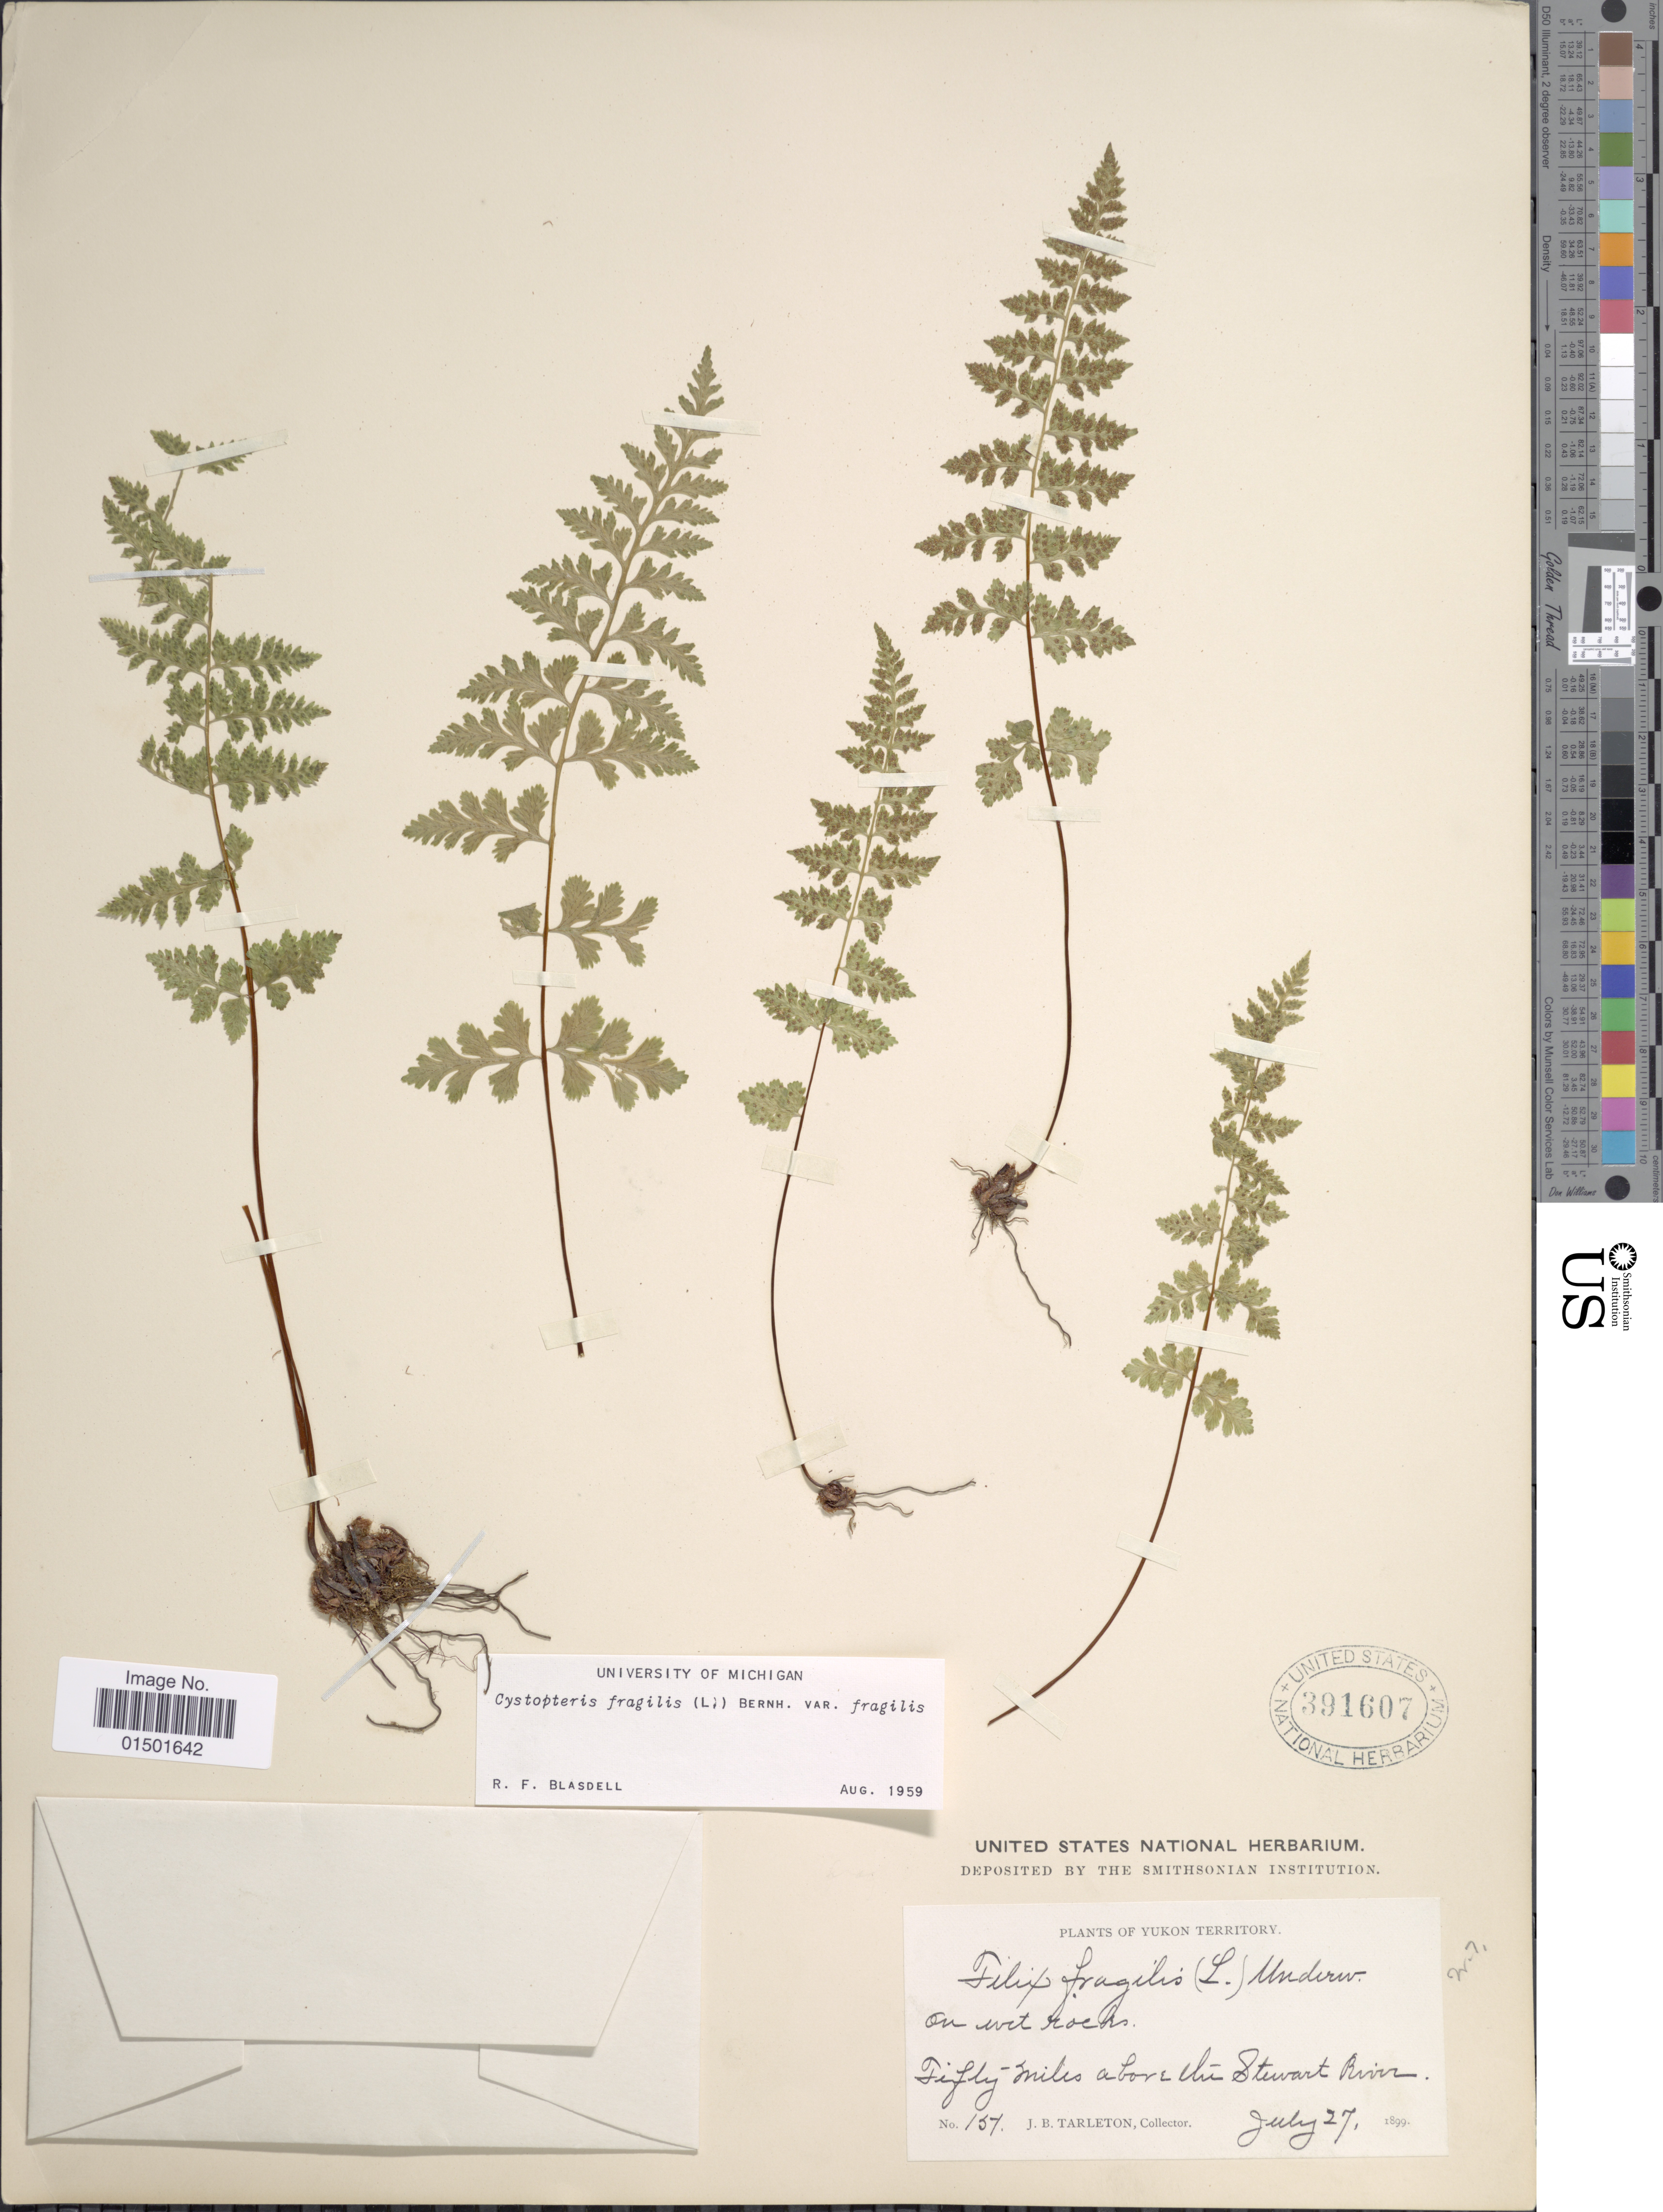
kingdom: Plantae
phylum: Tracheophyta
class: Polypodiopsida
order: Polypodiales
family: Cystopteridaceae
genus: Cystopteris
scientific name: Cystopteris fragilis var. fragilis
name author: (L.) Bernh.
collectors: J. Tarleton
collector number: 137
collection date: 1899-07-27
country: Canada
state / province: Yukon Territory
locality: Fifty miles above the Stewart River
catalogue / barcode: US 391607